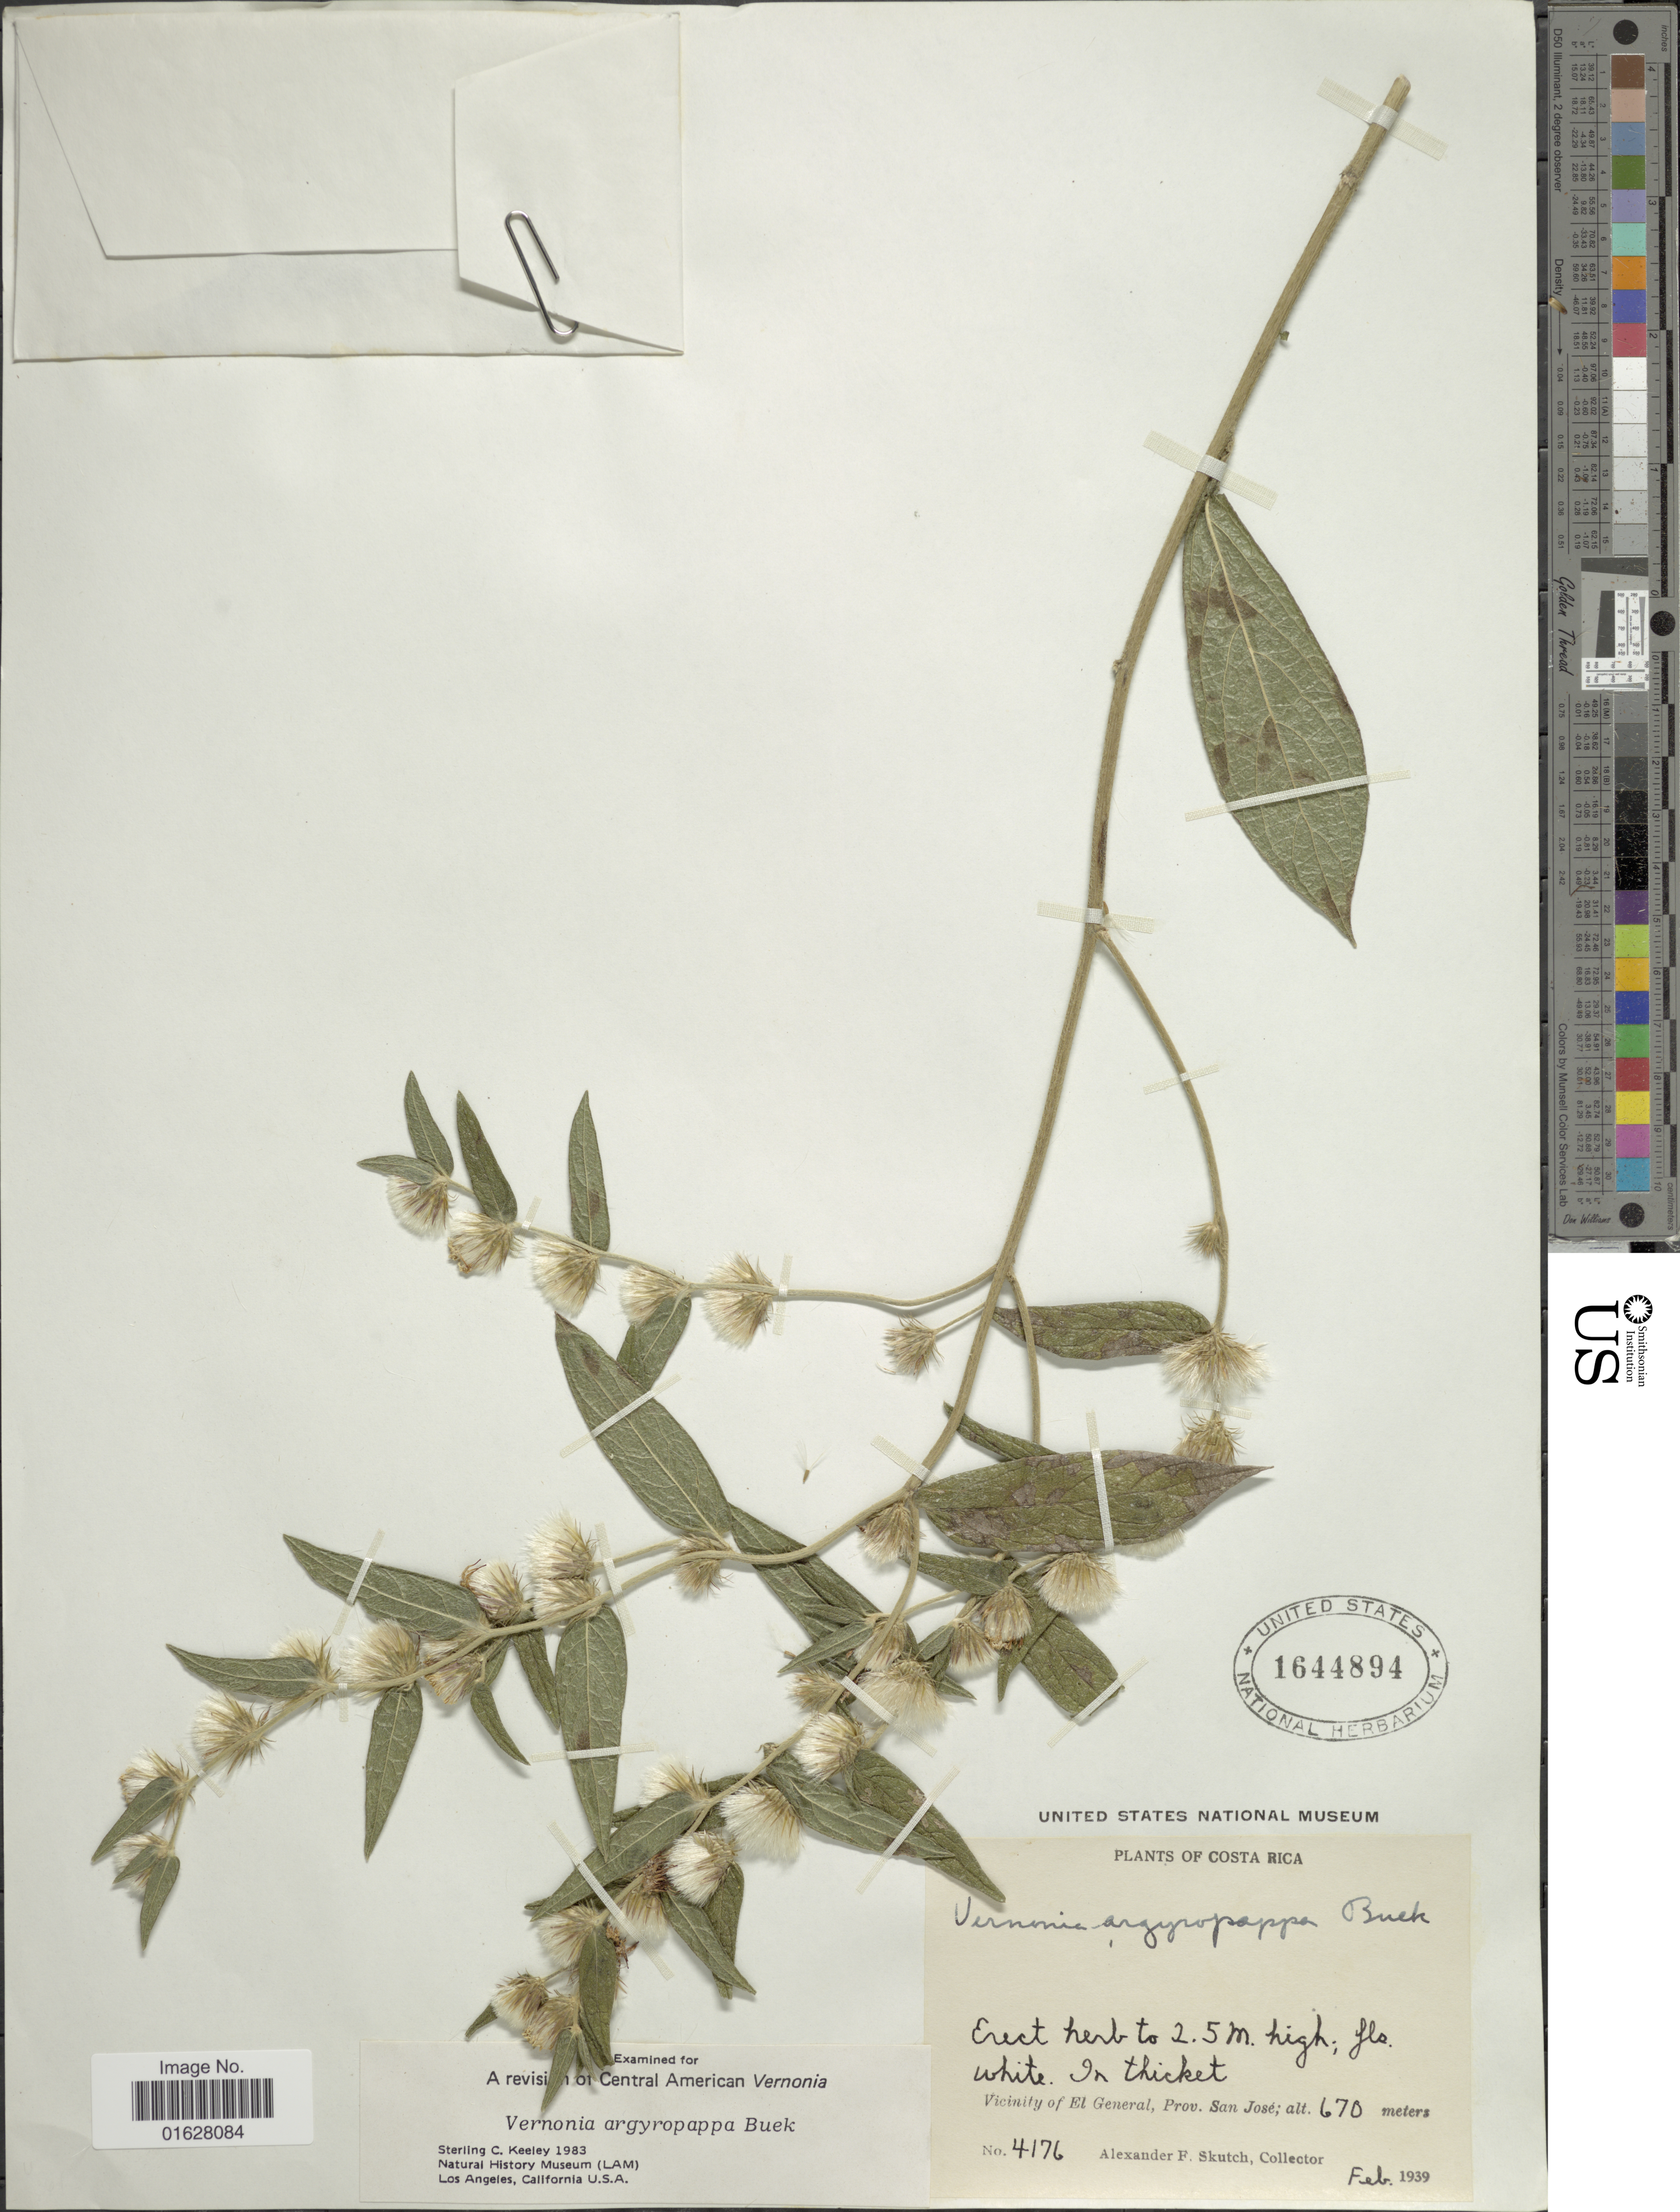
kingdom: Plantae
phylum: Tracheophyta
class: Magnoliopsida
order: Asterales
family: Asteraceae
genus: Lepidaploa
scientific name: Lepidaploa salzmannii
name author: (DC.) H. Rob.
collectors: A. F. Skutch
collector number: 4176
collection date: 1939-02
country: Costa Rica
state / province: San José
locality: Costa Rica. Vicinity of El General, Prov. San Jose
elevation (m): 670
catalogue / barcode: US 1644894